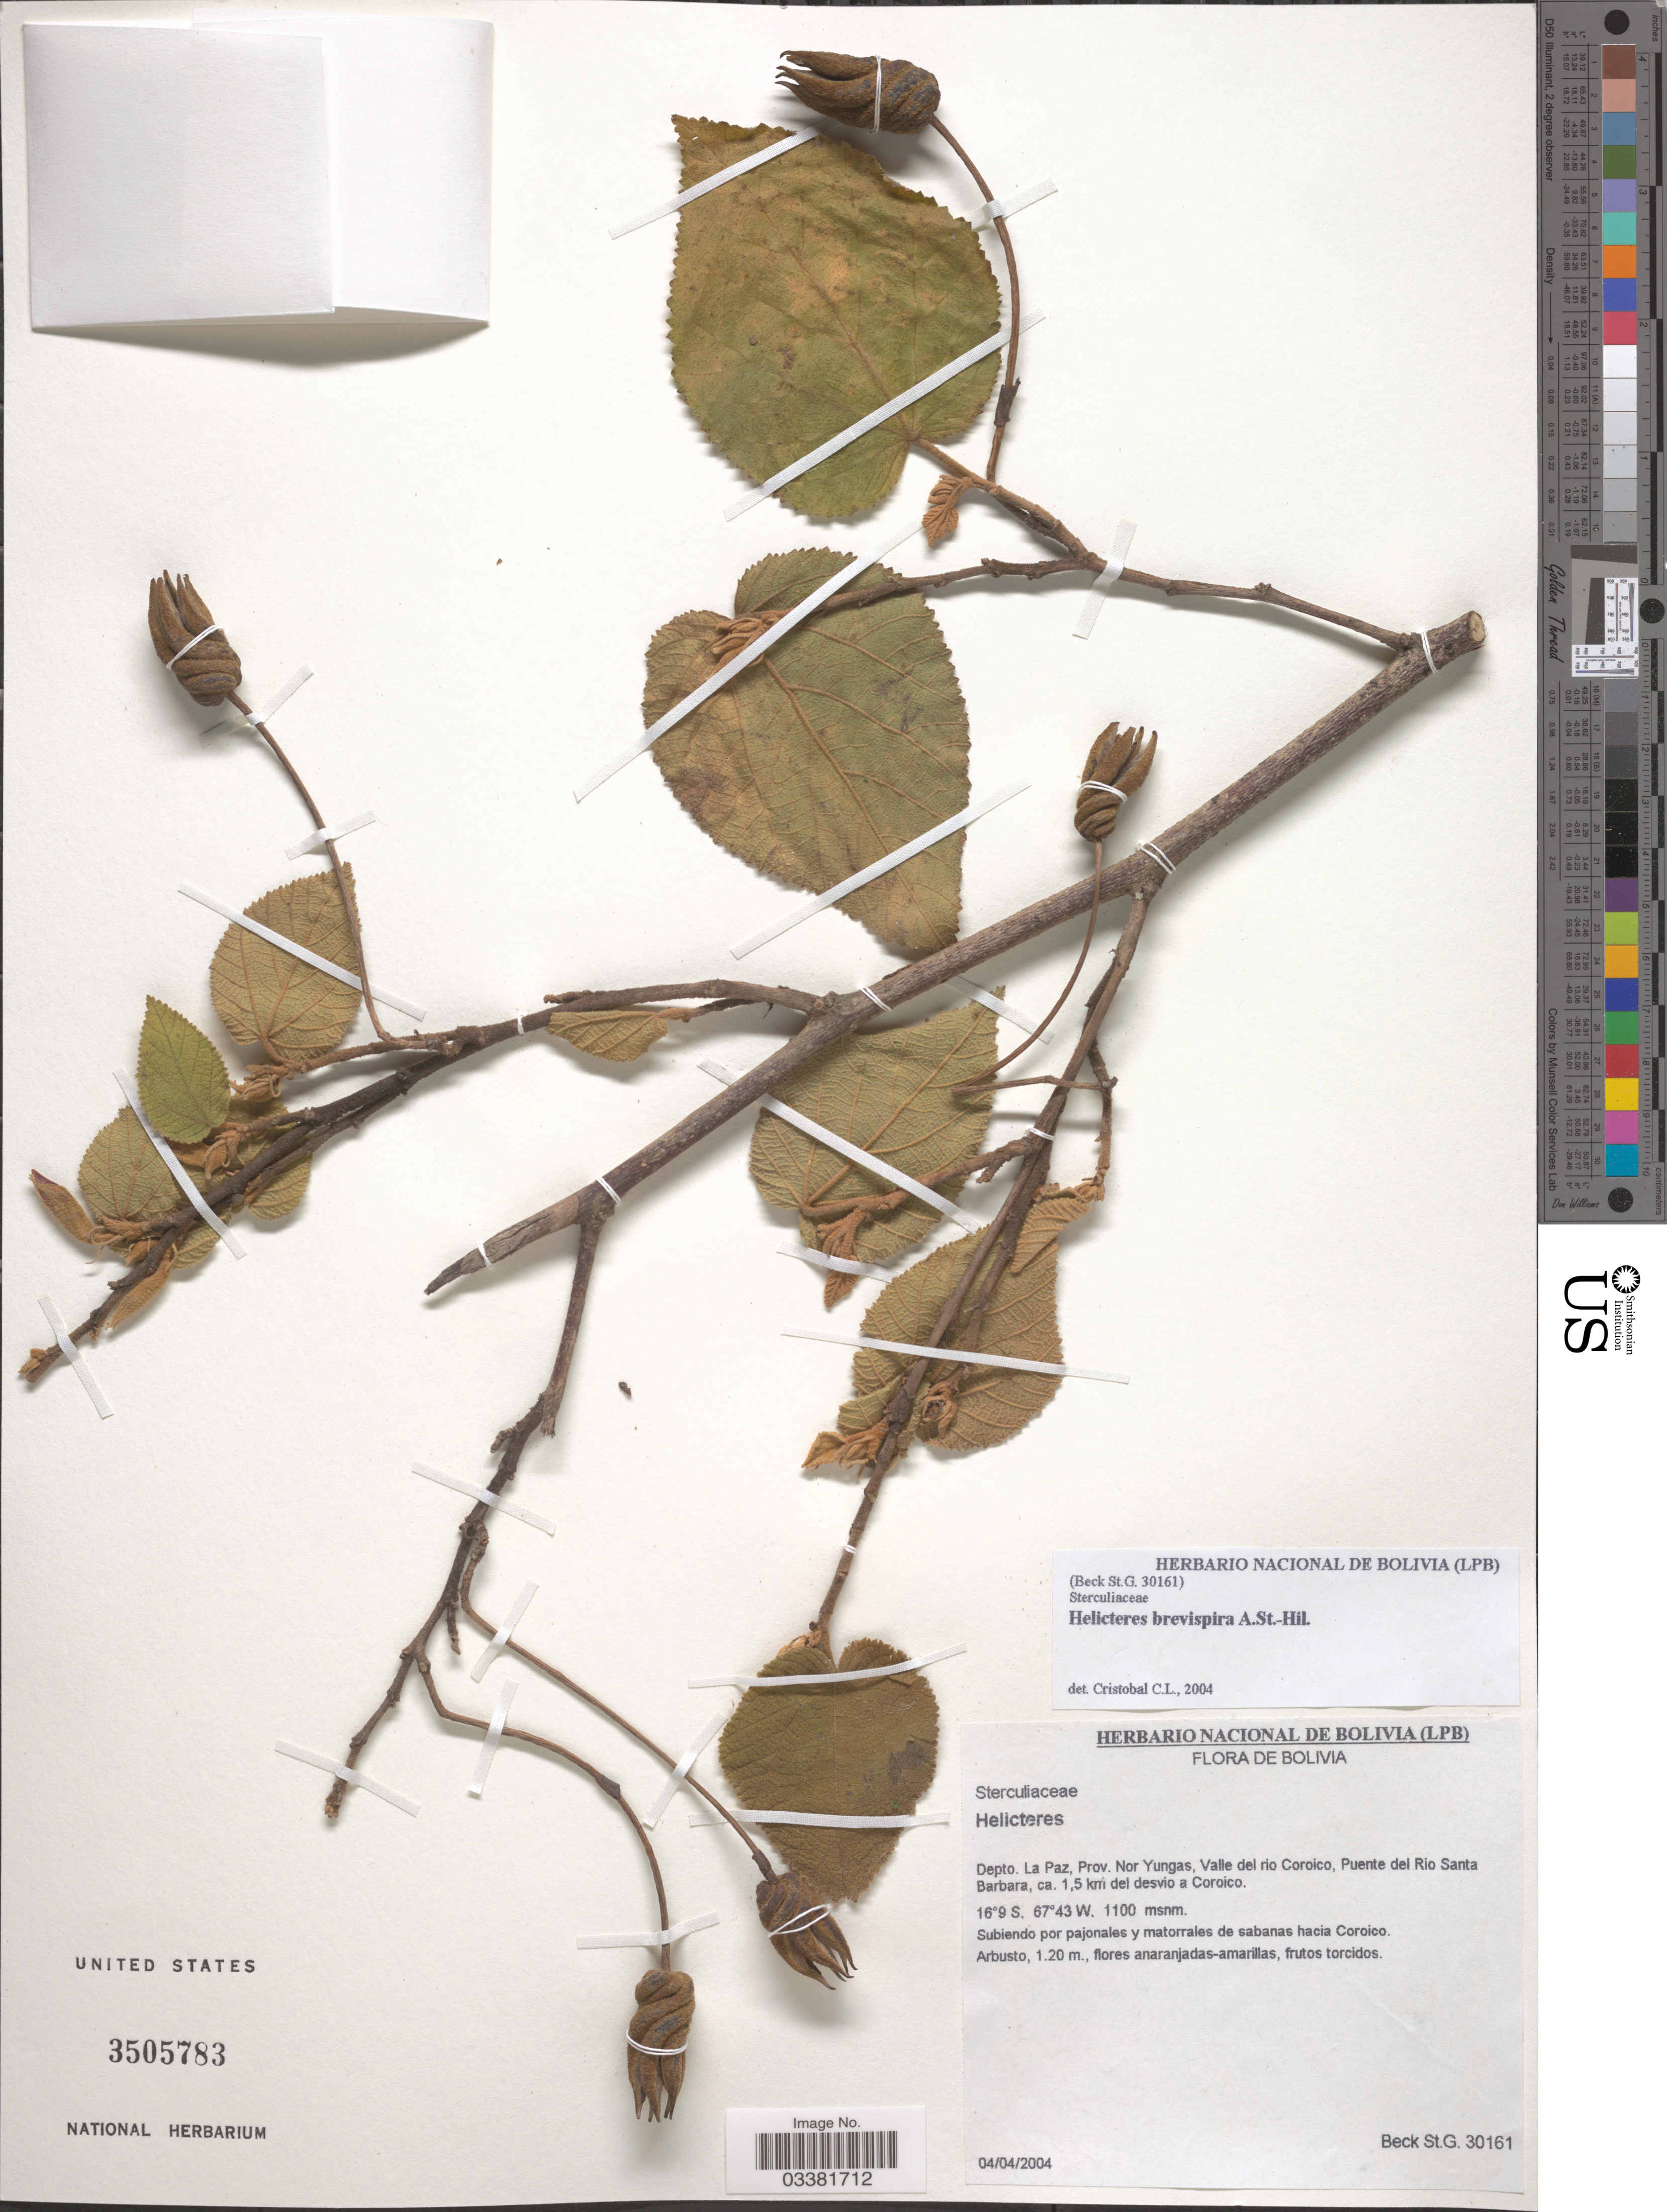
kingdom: Plantae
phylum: Tracheophyta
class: Magnoliopsida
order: Malvales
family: Malvaceae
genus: Helicteres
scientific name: Helicteres brevispira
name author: A. St.-Hil.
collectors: S. G. Beck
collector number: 30161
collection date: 2004-04-04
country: Bolivia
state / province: La Paz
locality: Depto. La Paz, Prov. Nor Yungas, Valle del rico Coroico, Puente del Rio Santa Barbara, ca. 1,5 km del desvio a Coroico.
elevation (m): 1100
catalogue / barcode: US 3505783